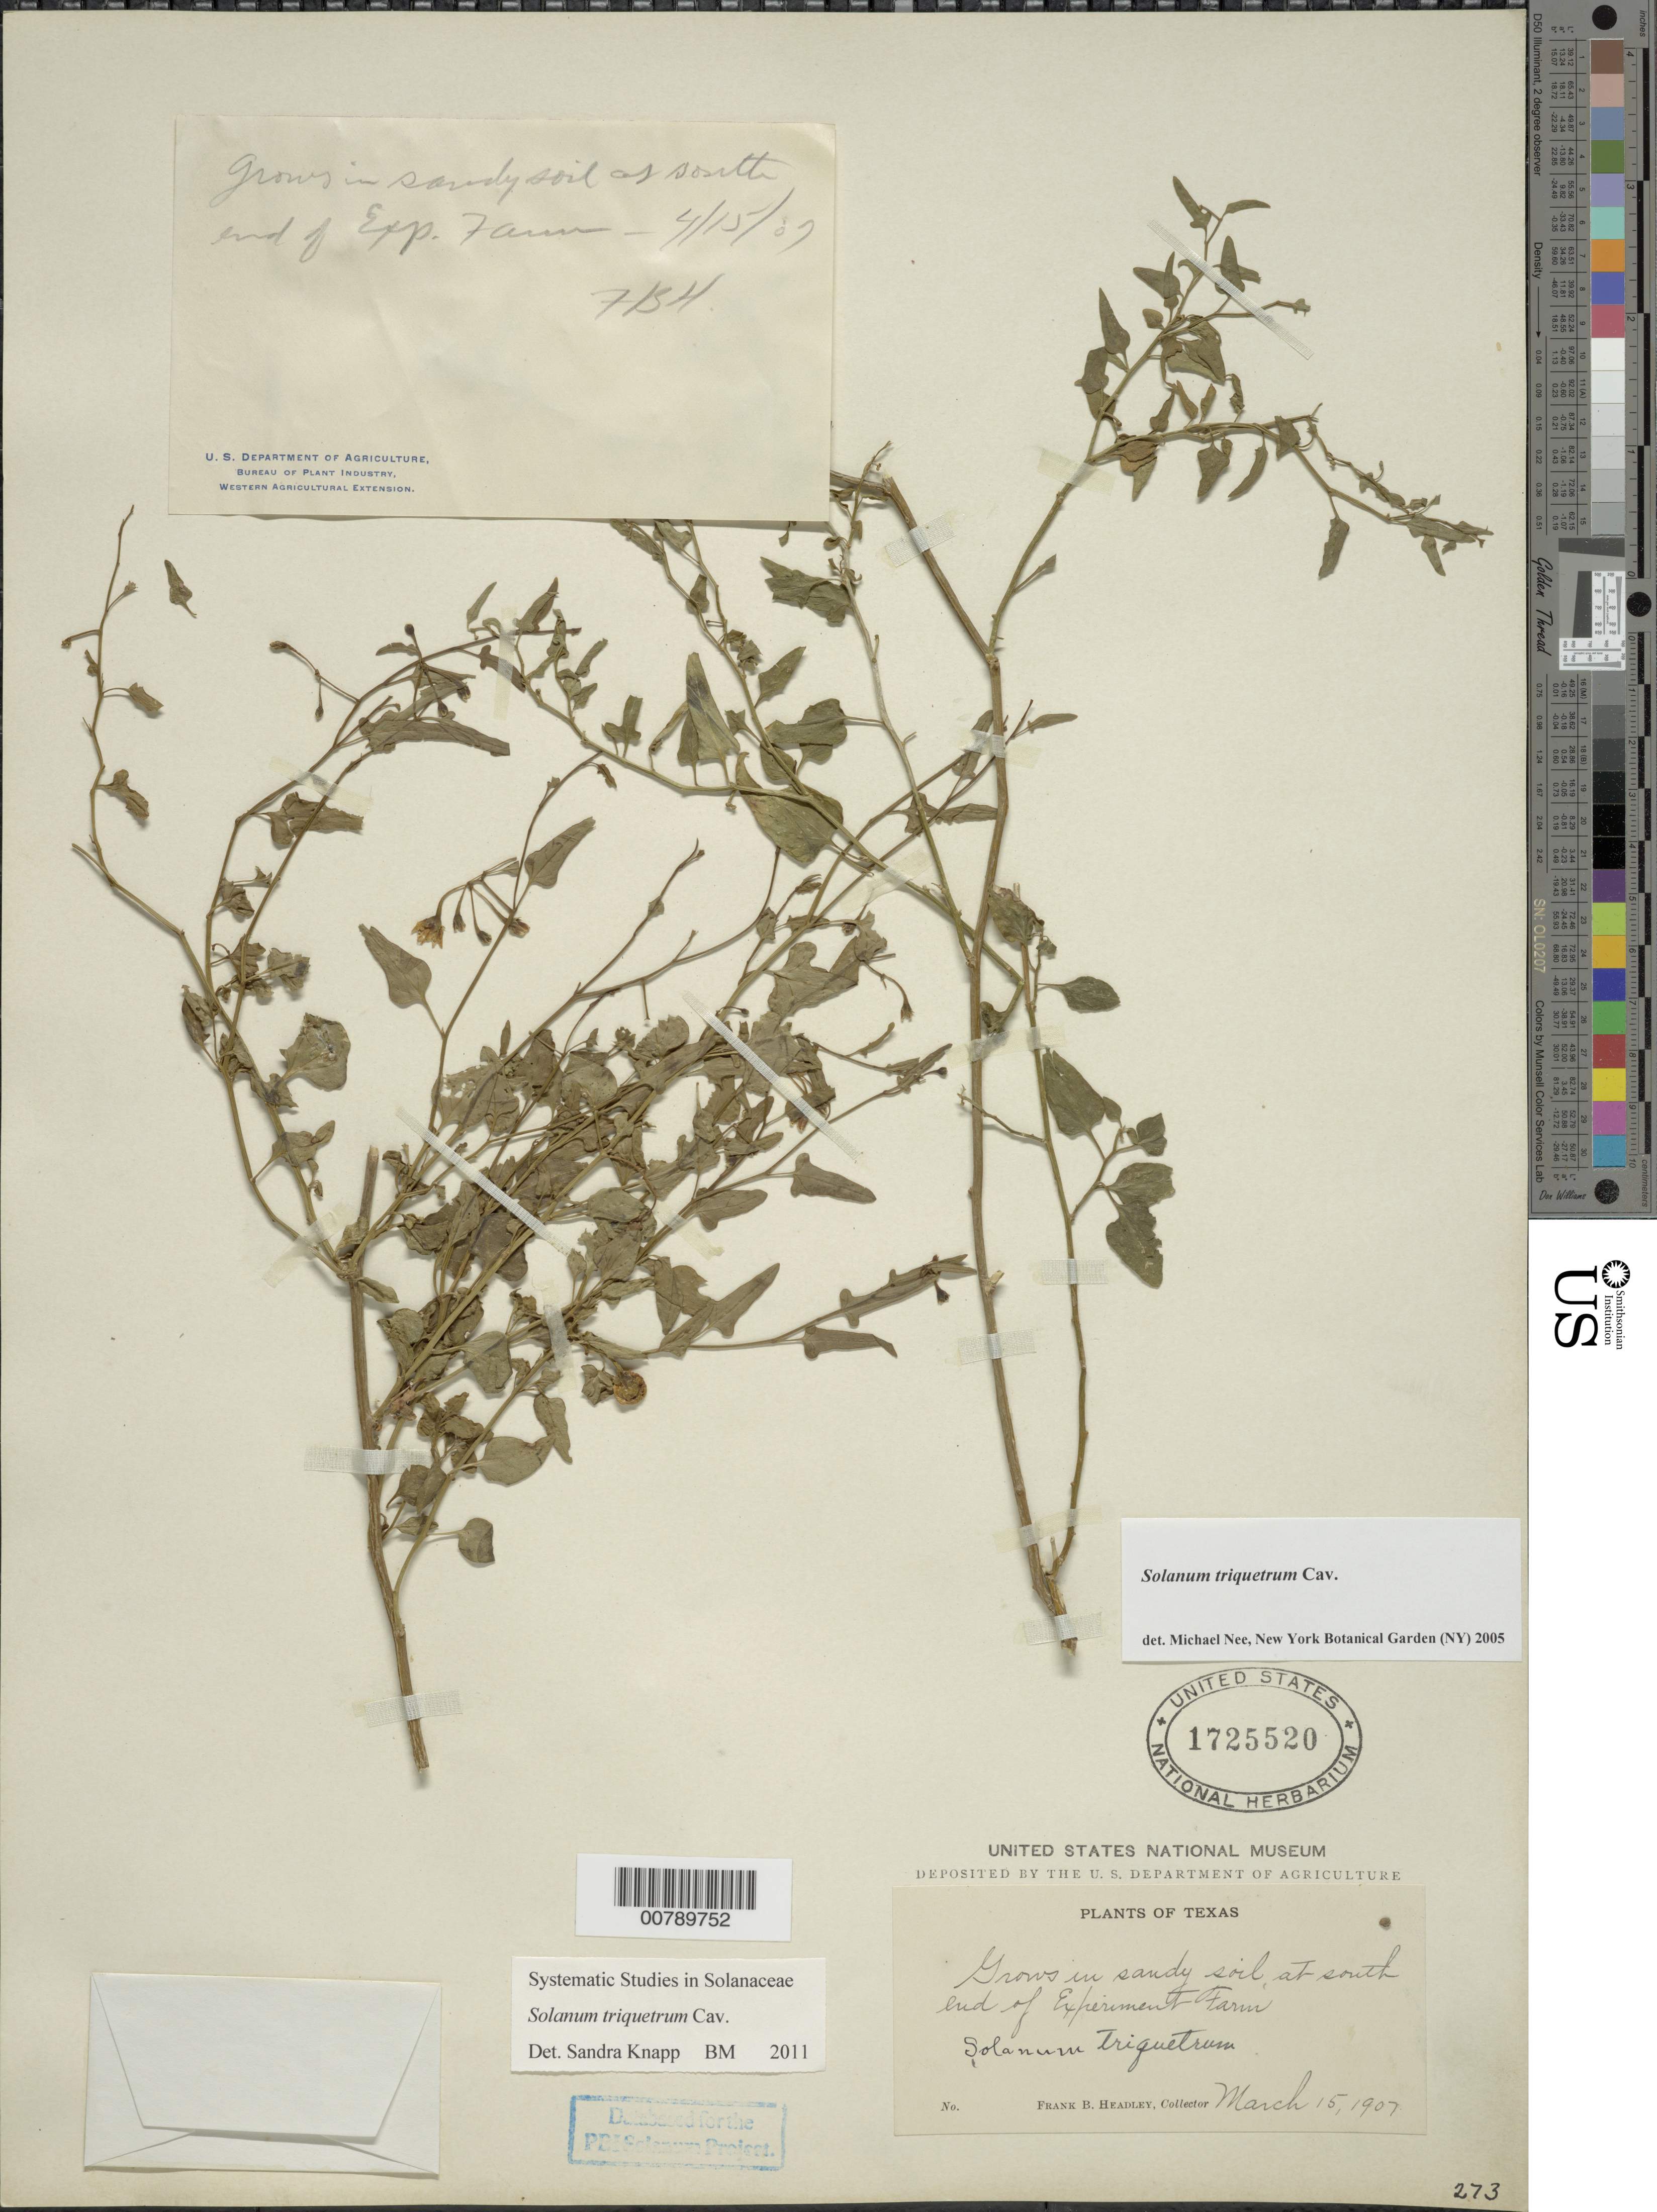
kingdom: Plantae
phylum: Tracheophyta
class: Magnoliopsida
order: Solanales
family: Solanaceae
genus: Solanum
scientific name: Solanum triquetrum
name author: Cav.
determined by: Knapp, S. D.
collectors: F. B. Headley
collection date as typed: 15 Mar 1907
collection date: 1907-03-15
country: United States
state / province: Texas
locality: south end of Experimental Farm [USDA?]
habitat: sandy soil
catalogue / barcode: US 1725520